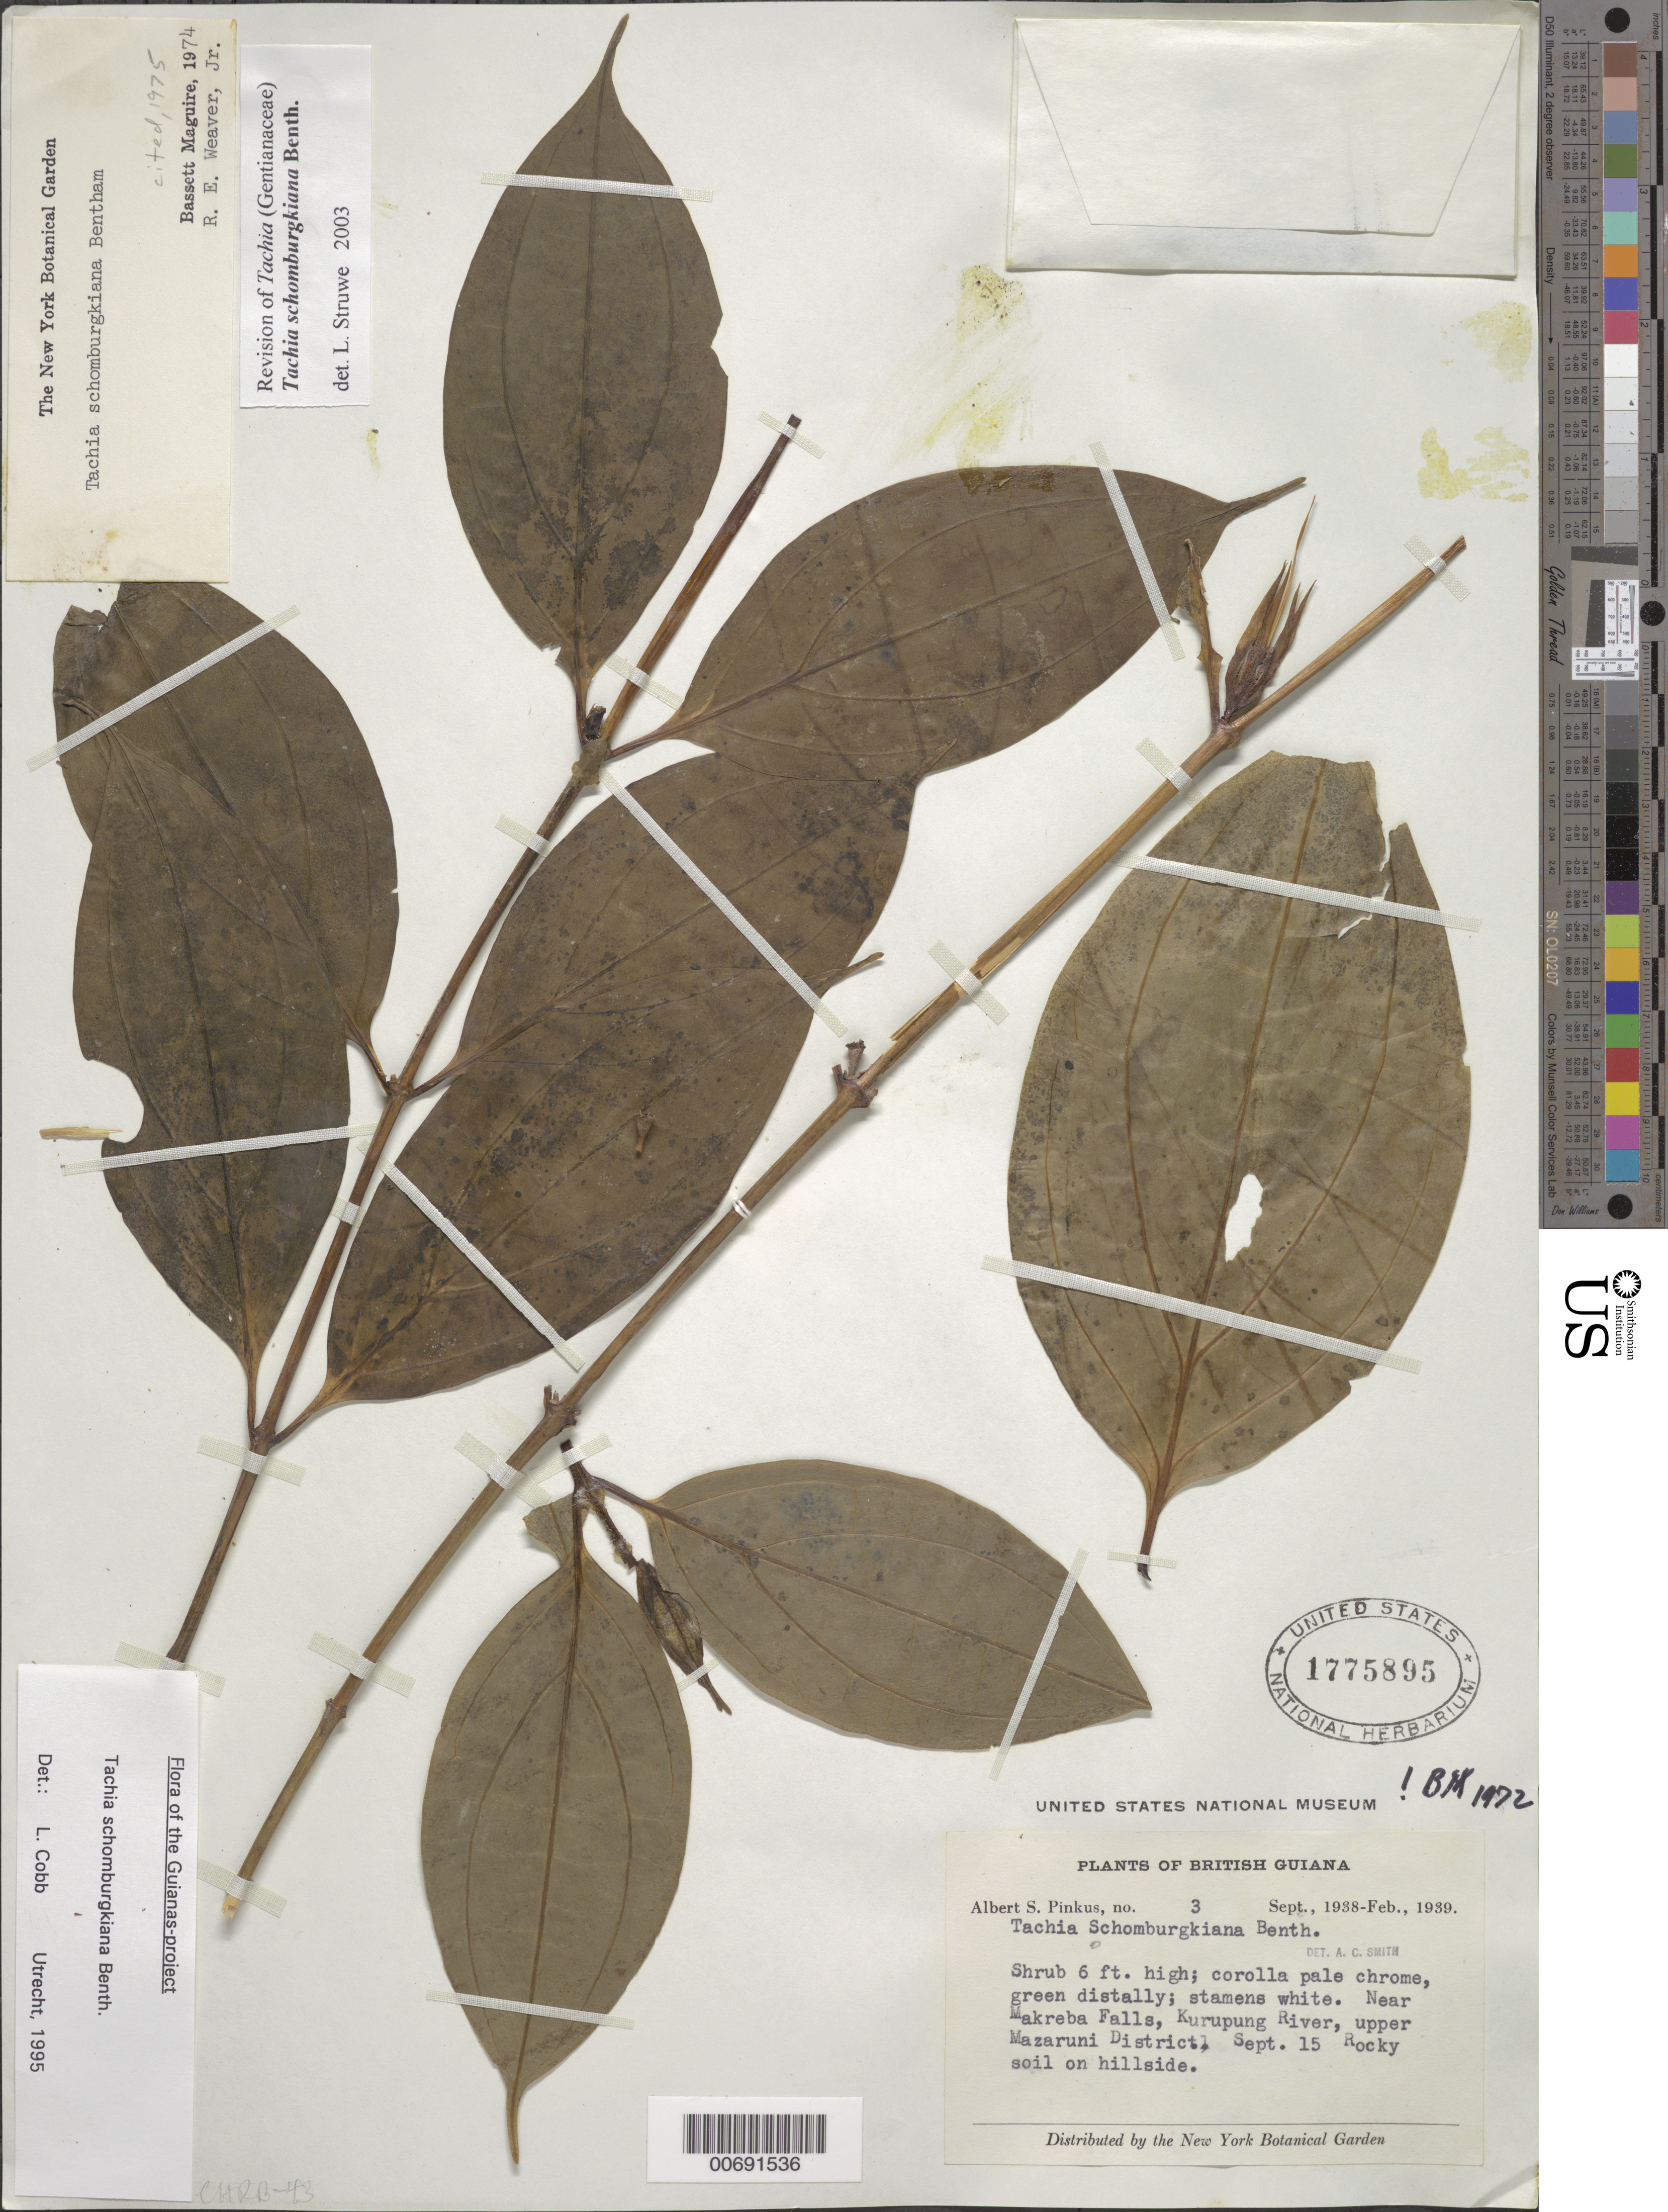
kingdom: Plantae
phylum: Tracheophyta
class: Magnoliopsida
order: Gentianales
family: Gentianaceae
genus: Tachia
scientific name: Tachia schomburgkiana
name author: Benth.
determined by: Cobb, L.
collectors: A. Pinkus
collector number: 3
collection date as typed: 15-Sep-39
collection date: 1939-09-15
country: Guyana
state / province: Cuyuni-Mazaruni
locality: Makreba Falls, Kurupung R., upper Mazaruni Dist.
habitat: Rocky soil on hillside.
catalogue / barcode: US 1775895